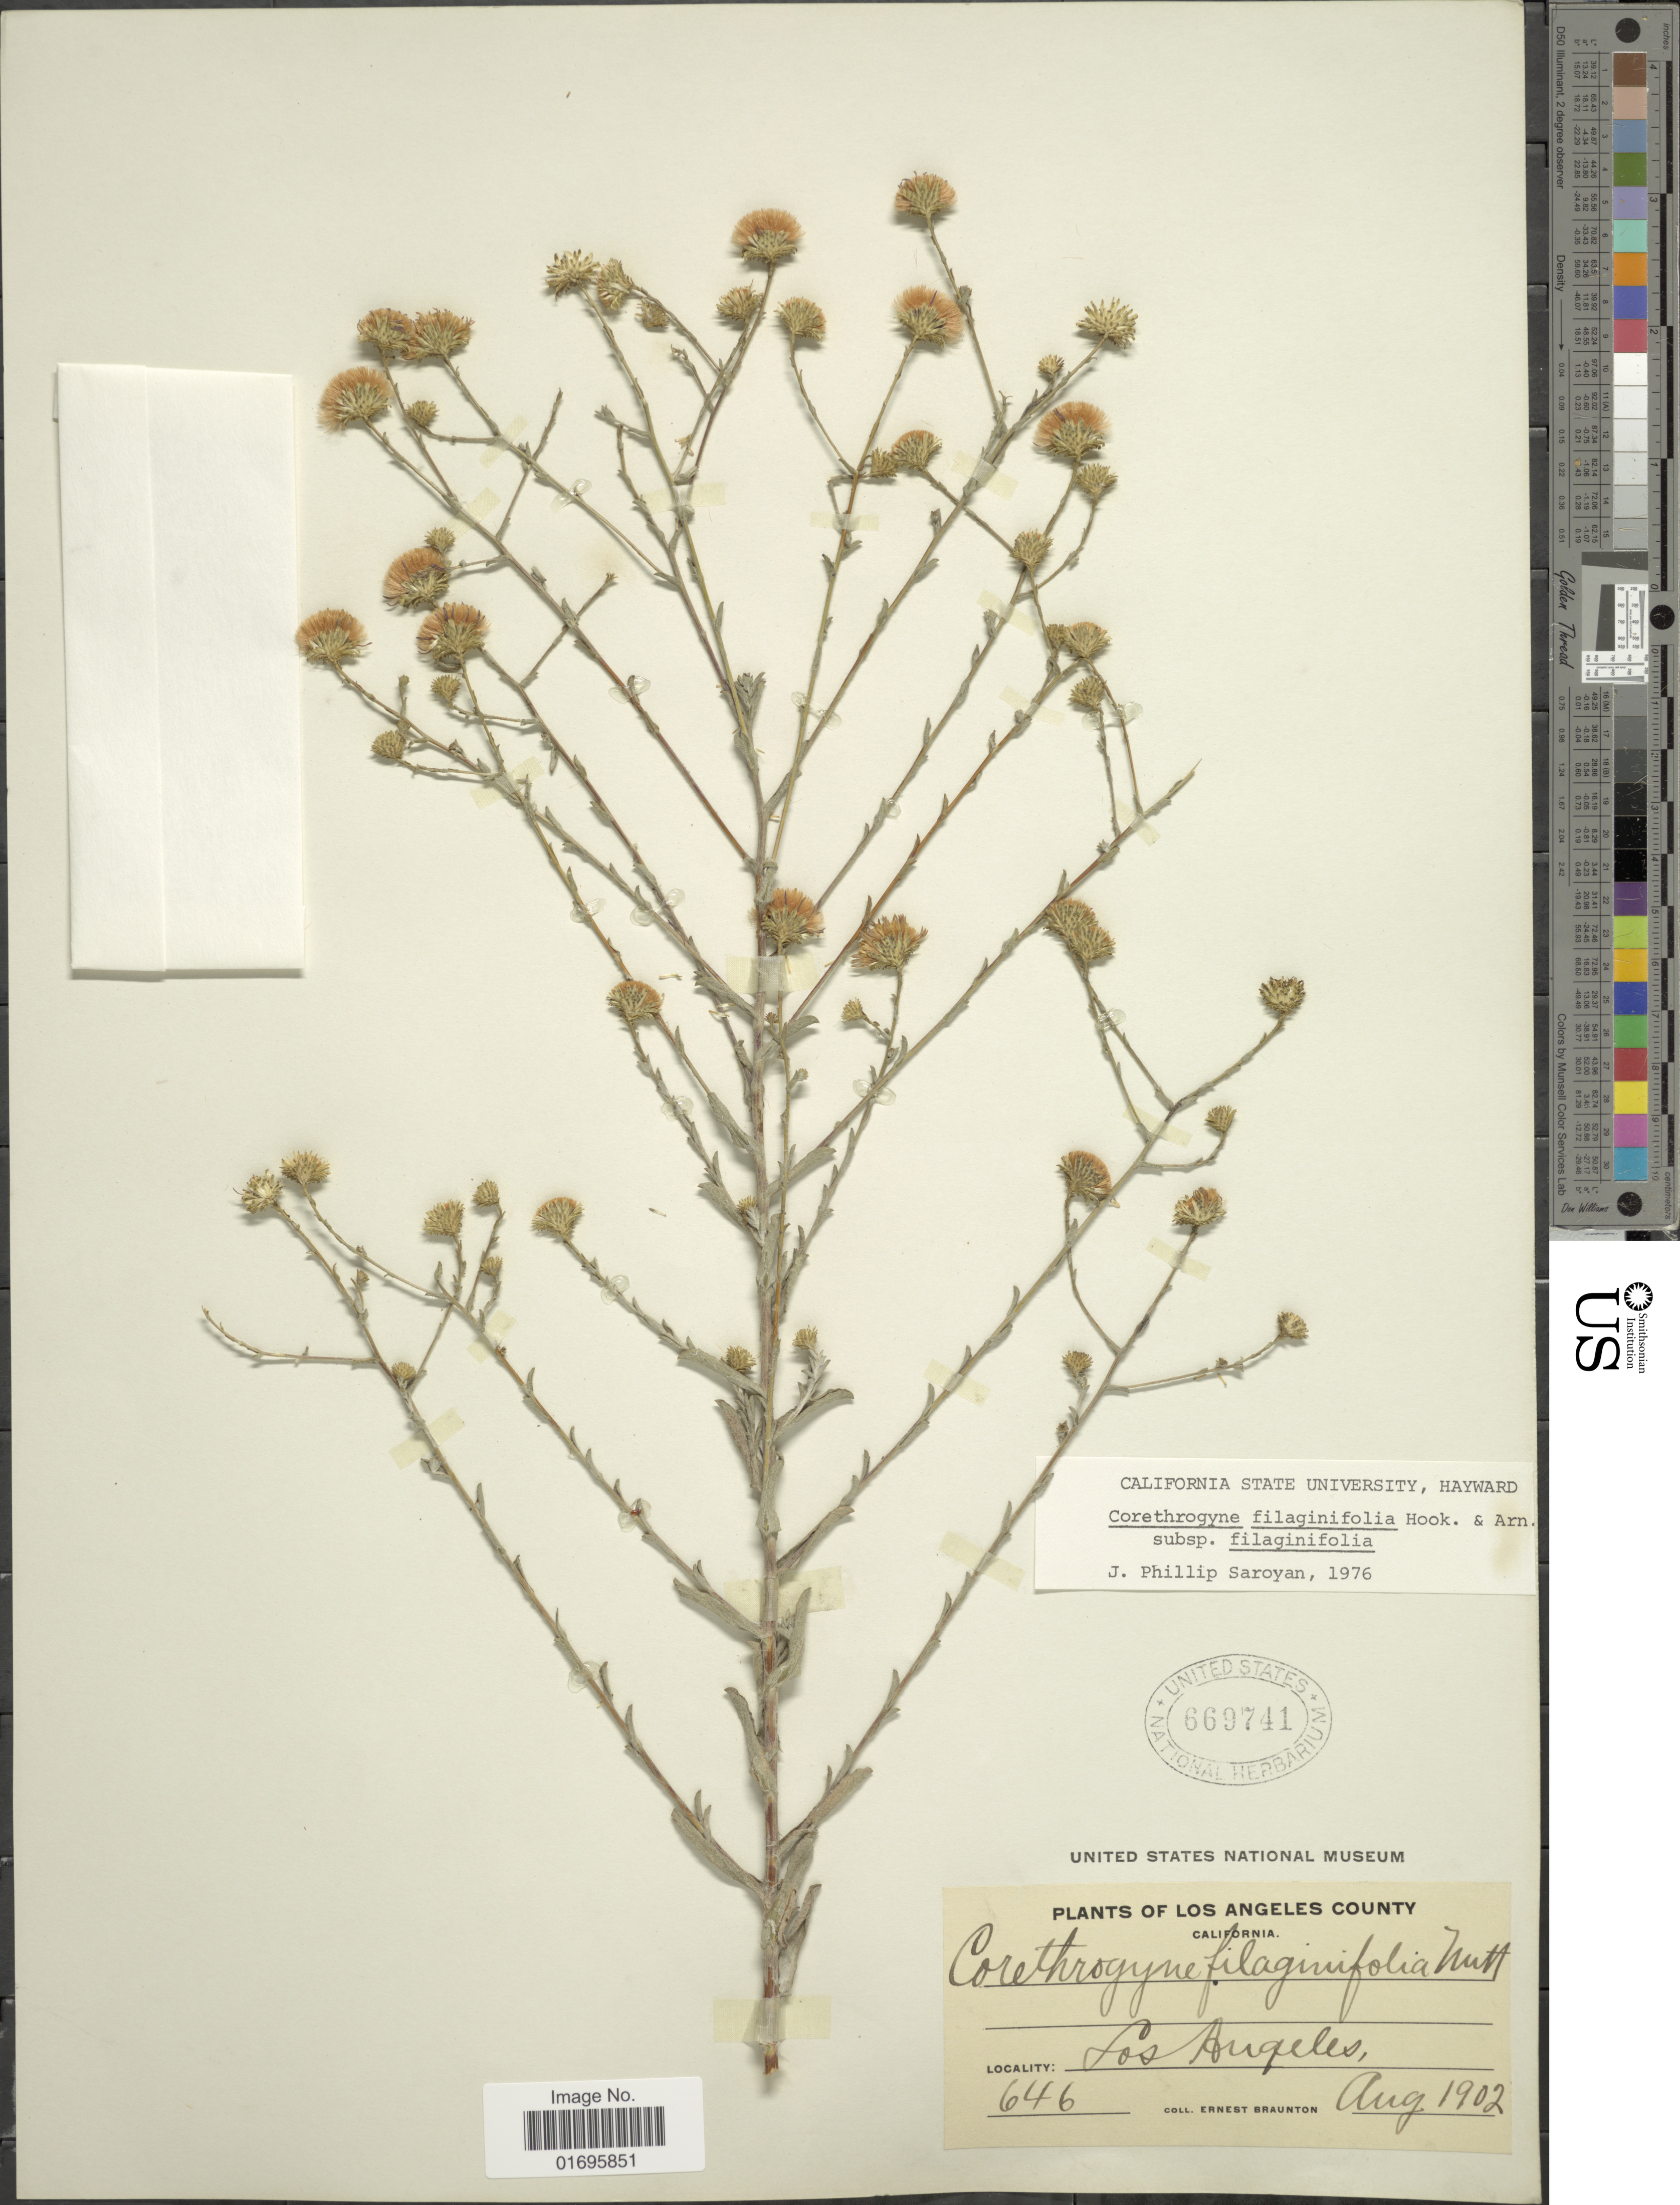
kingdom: Plantae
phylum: Tracheophyta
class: Magnoliopsida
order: Asterales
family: Asteraceae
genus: Corethrogyne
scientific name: Corethrogyne filaginifolia var. filaginifolia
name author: (Hook.) Nutt.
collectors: E. Braunton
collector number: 646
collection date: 1902-08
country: United States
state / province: California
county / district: Los Angeles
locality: Los Angeles County. Los Angeles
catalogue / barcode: US 669741